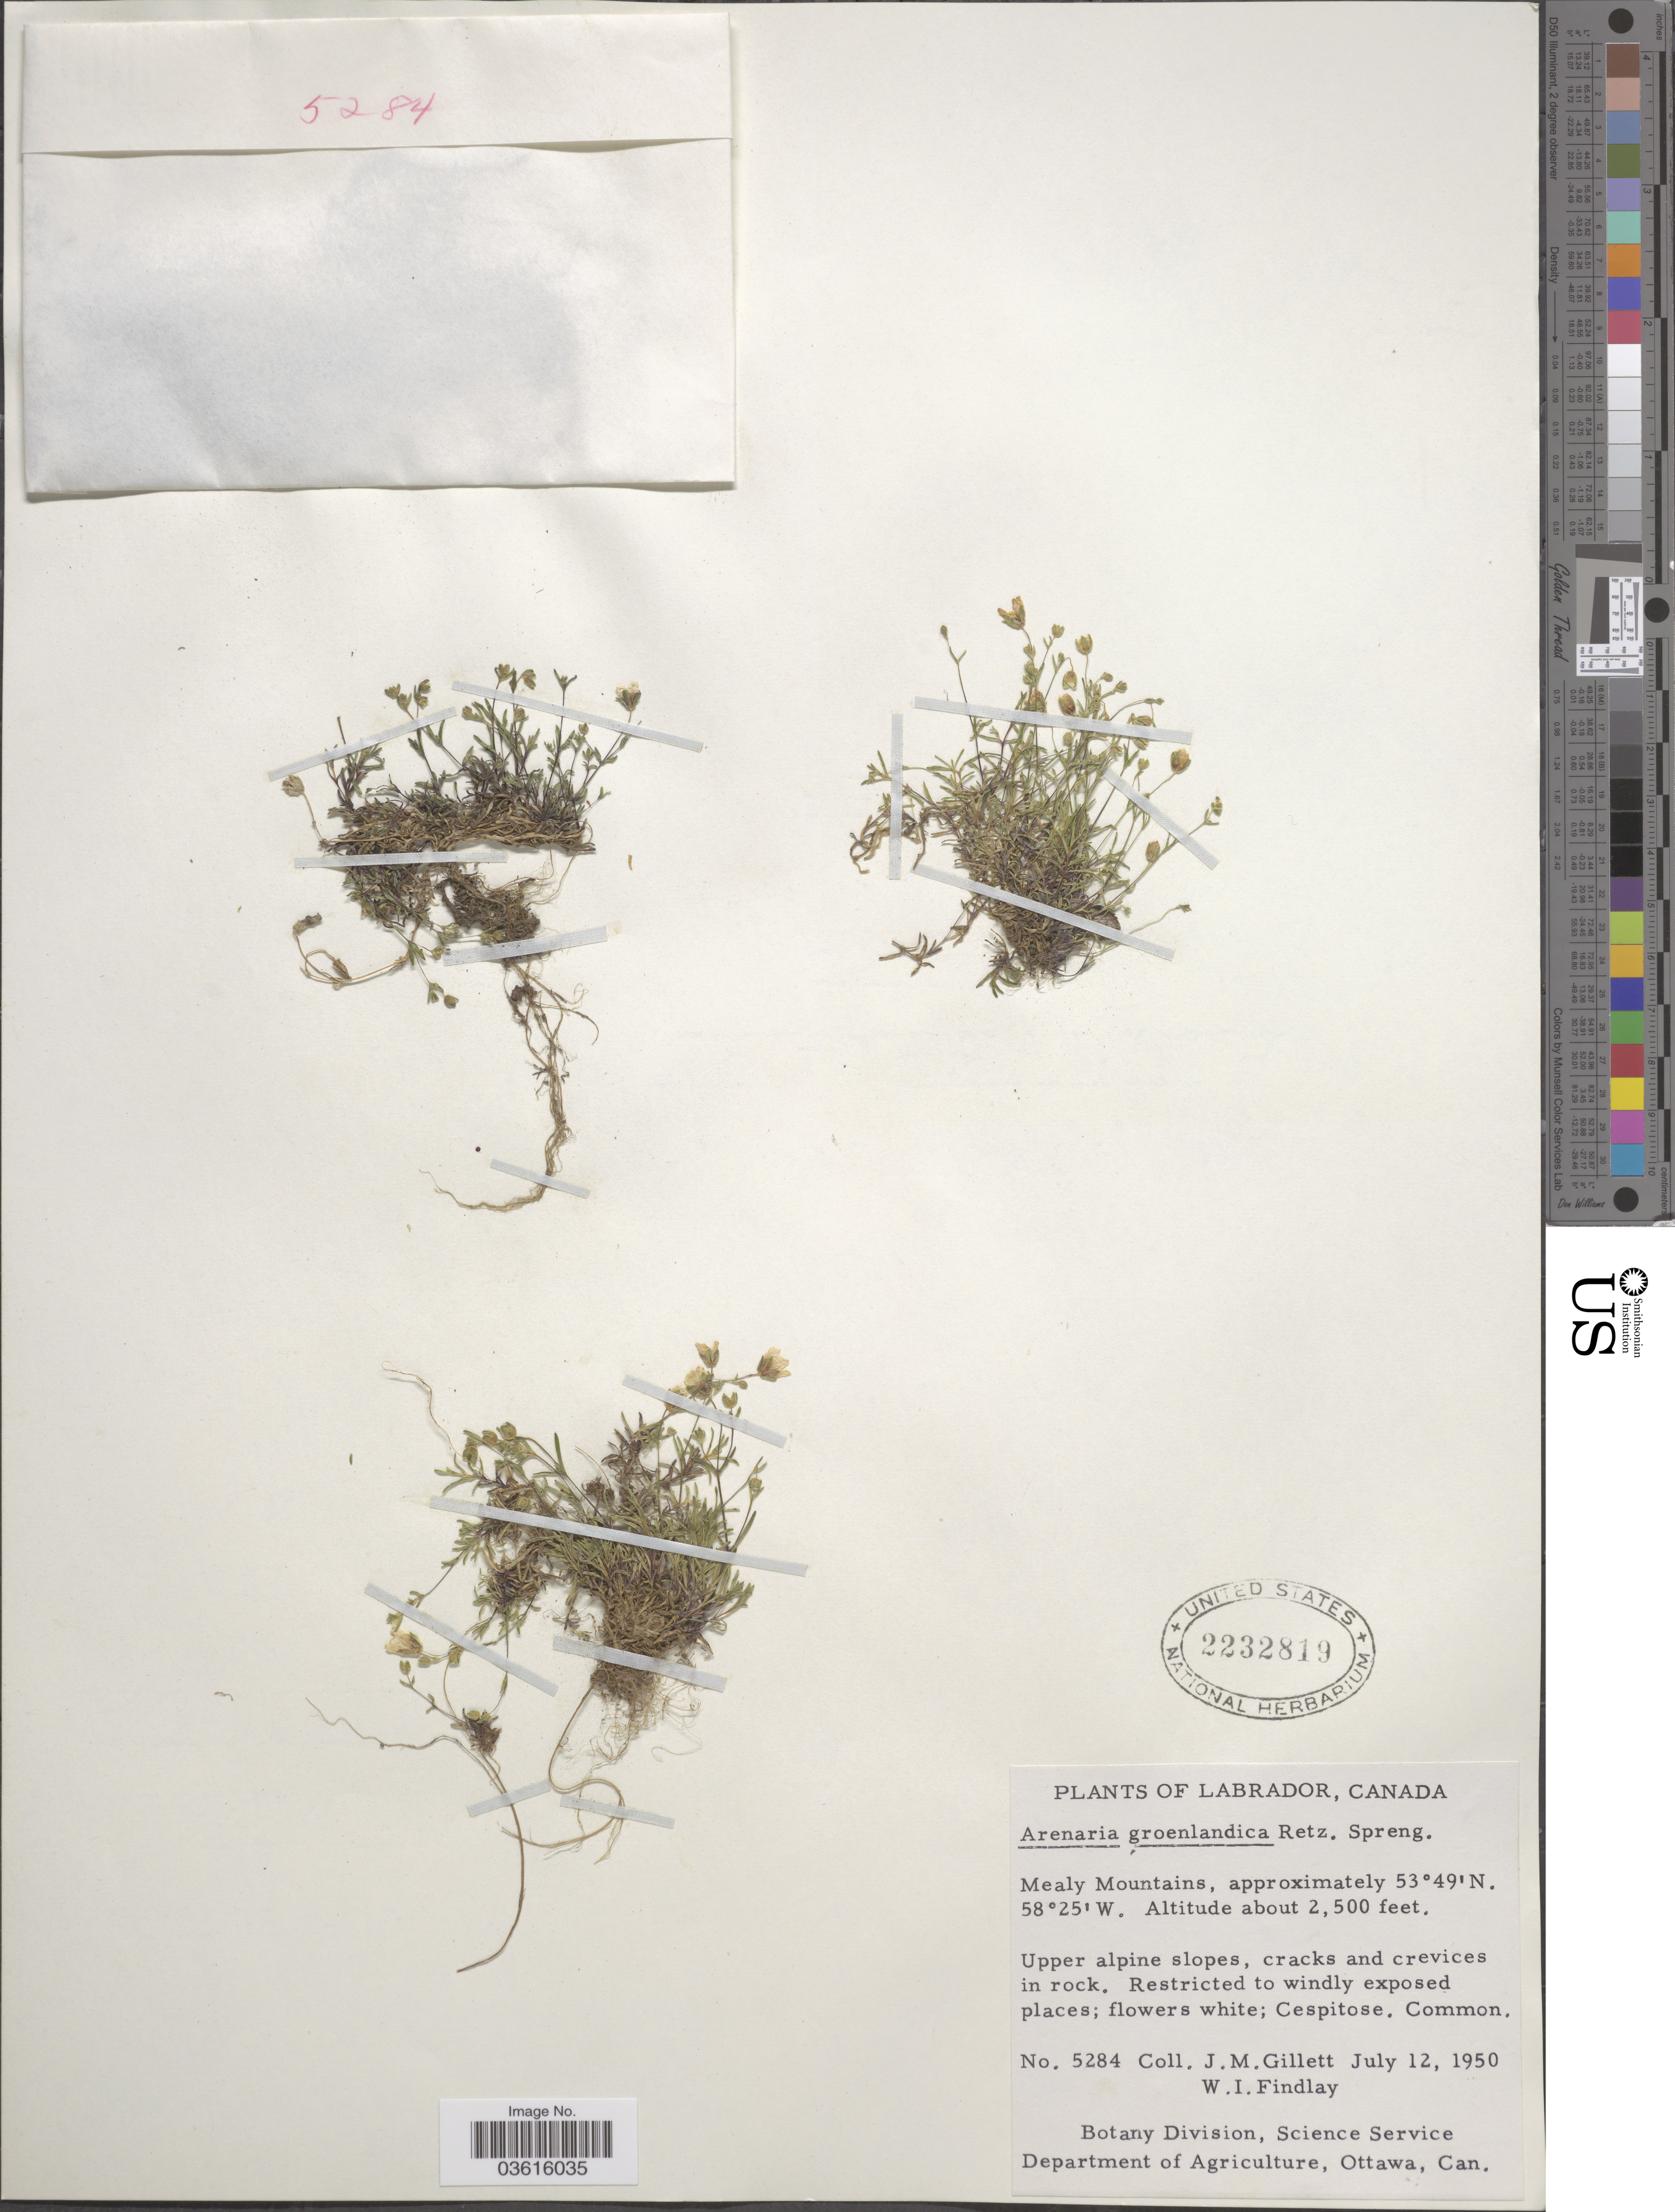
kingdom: Plantae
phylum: Tracheophyta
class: Magnoliopsida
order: Caryophyllales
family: Caryophyllaceae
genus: Minuartia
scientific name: Minuartia groenlandica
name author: (Retz.) Ostenf.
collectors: J. M. Gillett & W. Findlay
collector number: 5284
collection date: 1950-07-12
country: Canada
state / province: Newfoundland and Labrador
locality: Labrador. Mealy Mountains.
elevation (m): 762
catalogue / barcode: US 2232819